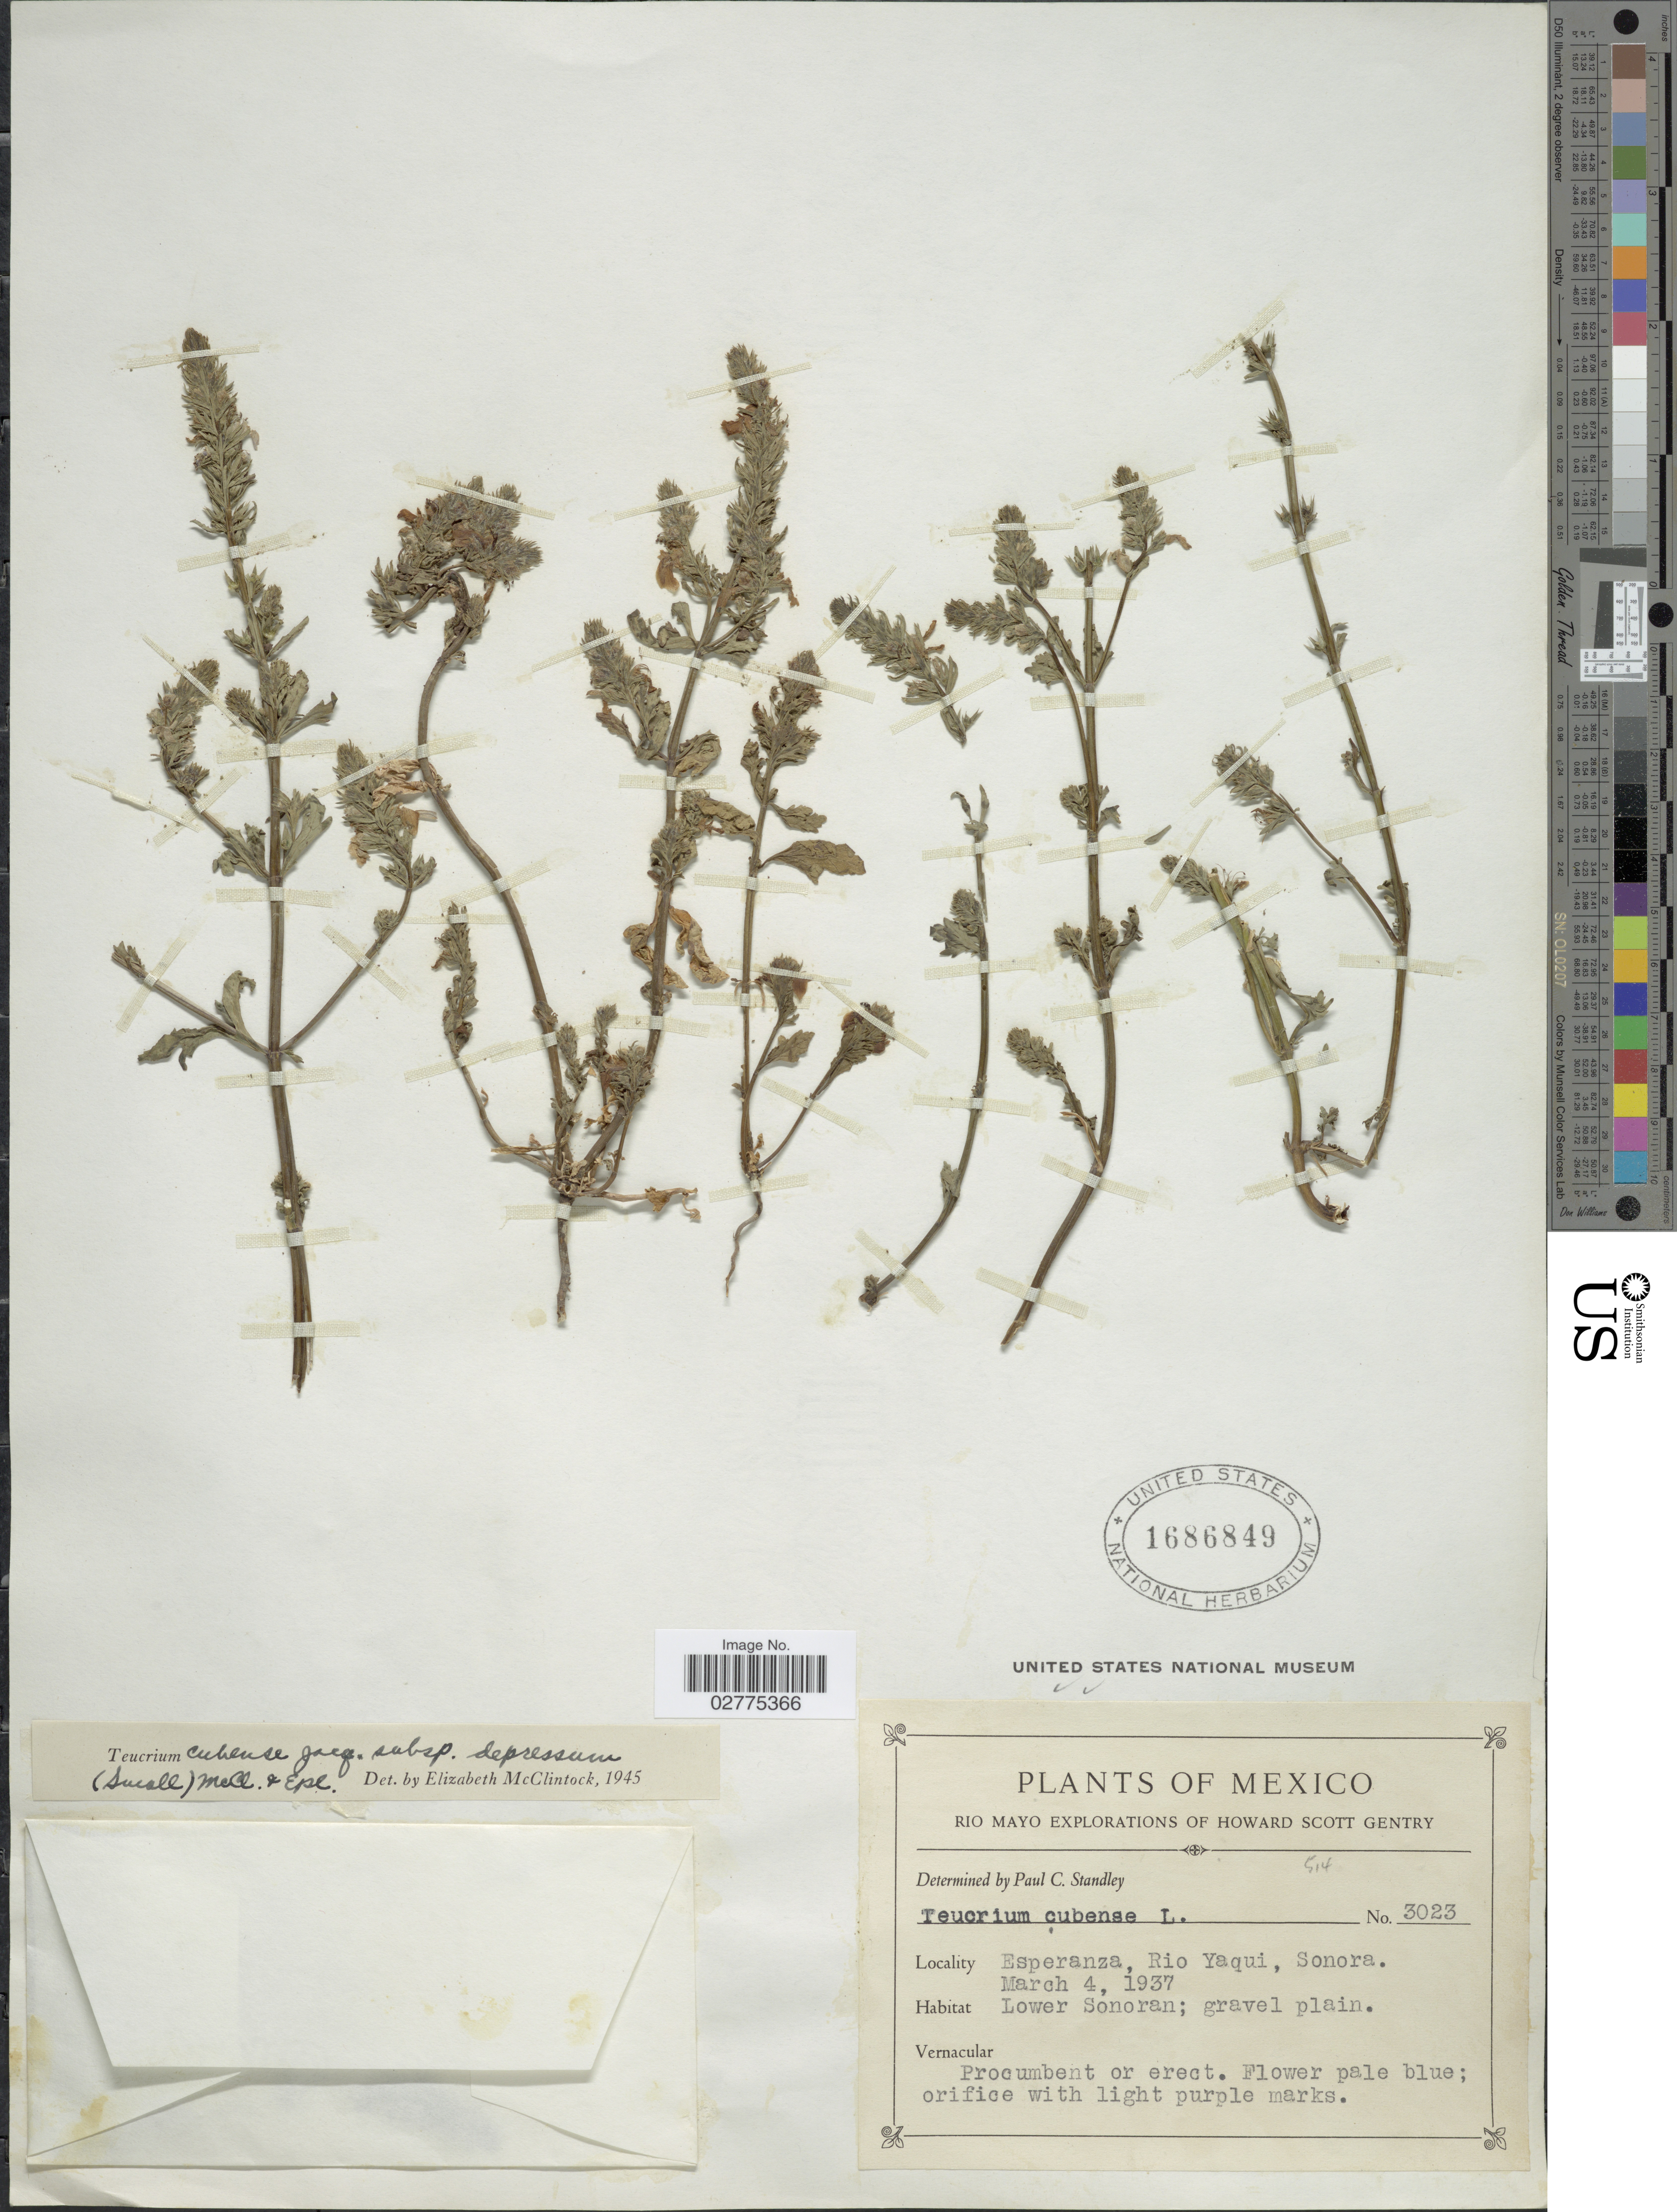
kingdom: Plantae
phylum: Tracheophyta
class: Magnoliopsida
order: Lamiales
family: Lamiaceae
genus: Teucrium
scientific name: Teucrium cubense subsp. depressum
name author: (Small) E. M. McClint. & Epling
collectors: H. S. Gentry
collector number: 3023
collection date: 1937-03-04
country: Mexico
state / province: Sonora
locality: Esperanza, Rio Yaqui, Sonora, Lower Sonora.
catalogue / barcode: US 1686849